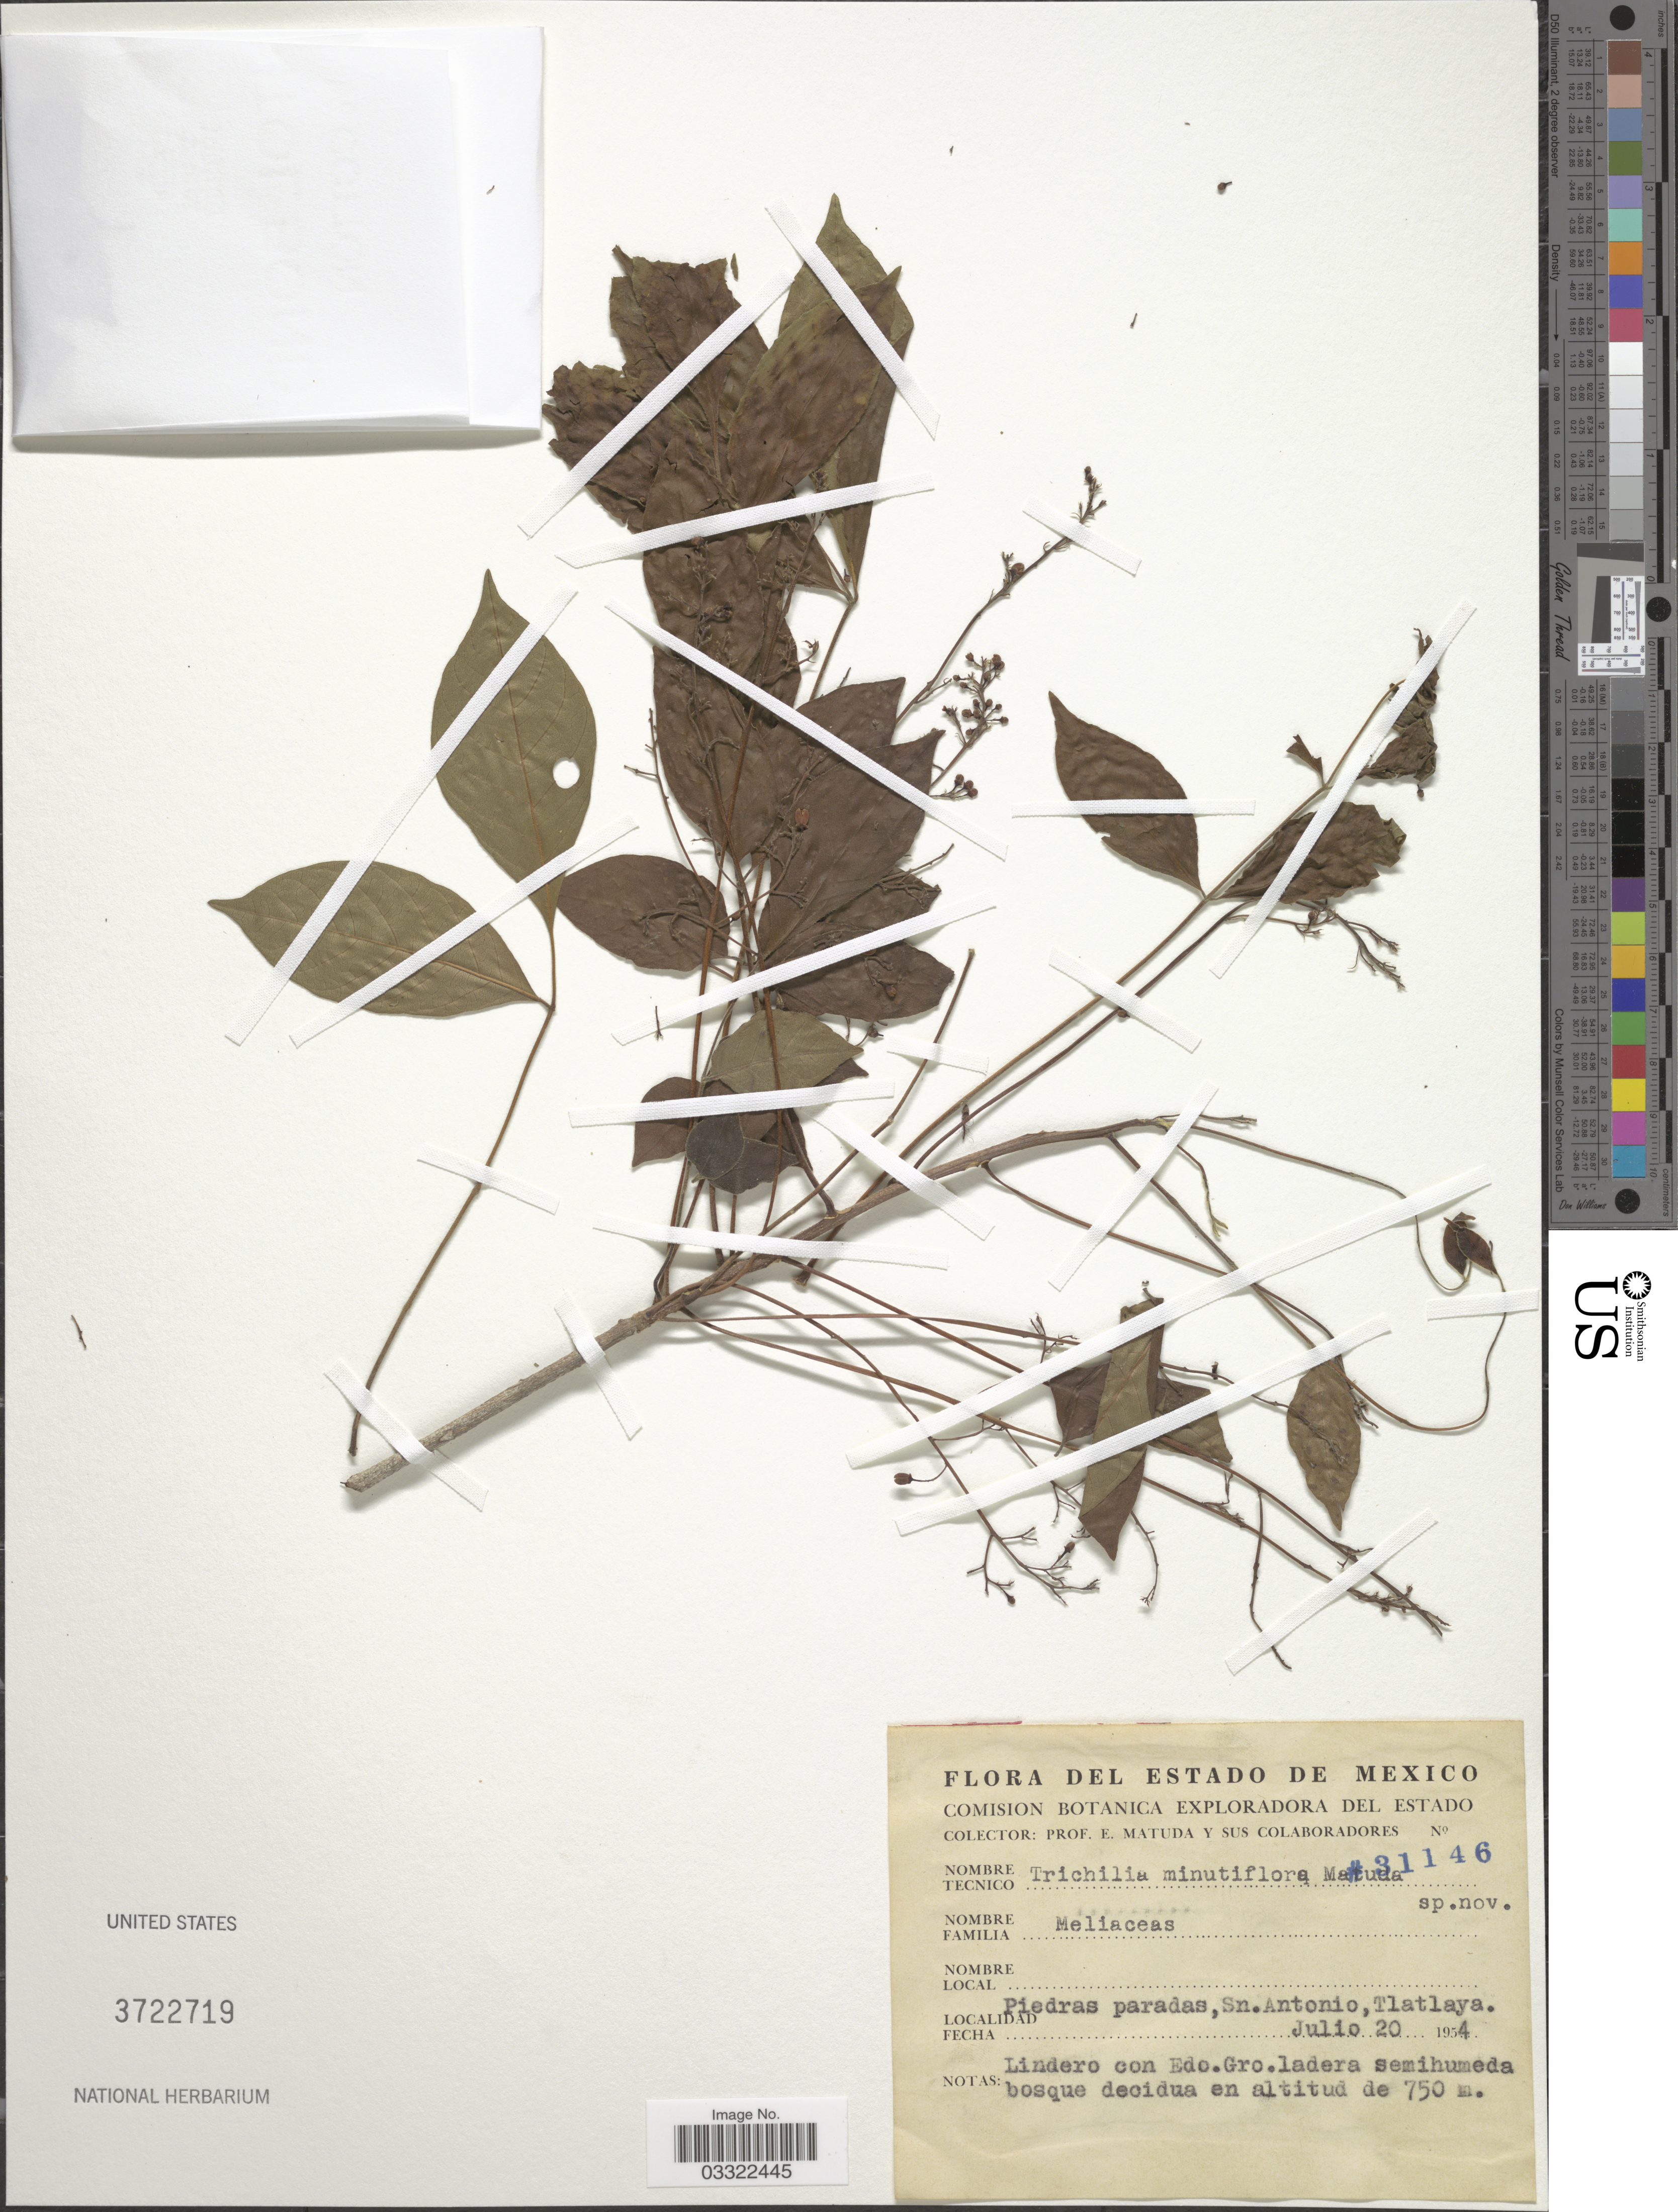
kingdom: Plantae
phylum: Tracheophyta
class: Magnoliopsida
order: Sapindales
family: Meliaceae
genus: Trichilia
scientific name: Trichilia minutiflora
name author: Standl.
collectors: E. Matuda & et al.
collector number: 31146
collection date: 1954-07-20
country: Mexico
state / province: Guerrero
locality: Piedras paradas, Sn. Antonio, Tlatlaya.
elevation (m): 750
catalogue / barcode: US 3722719